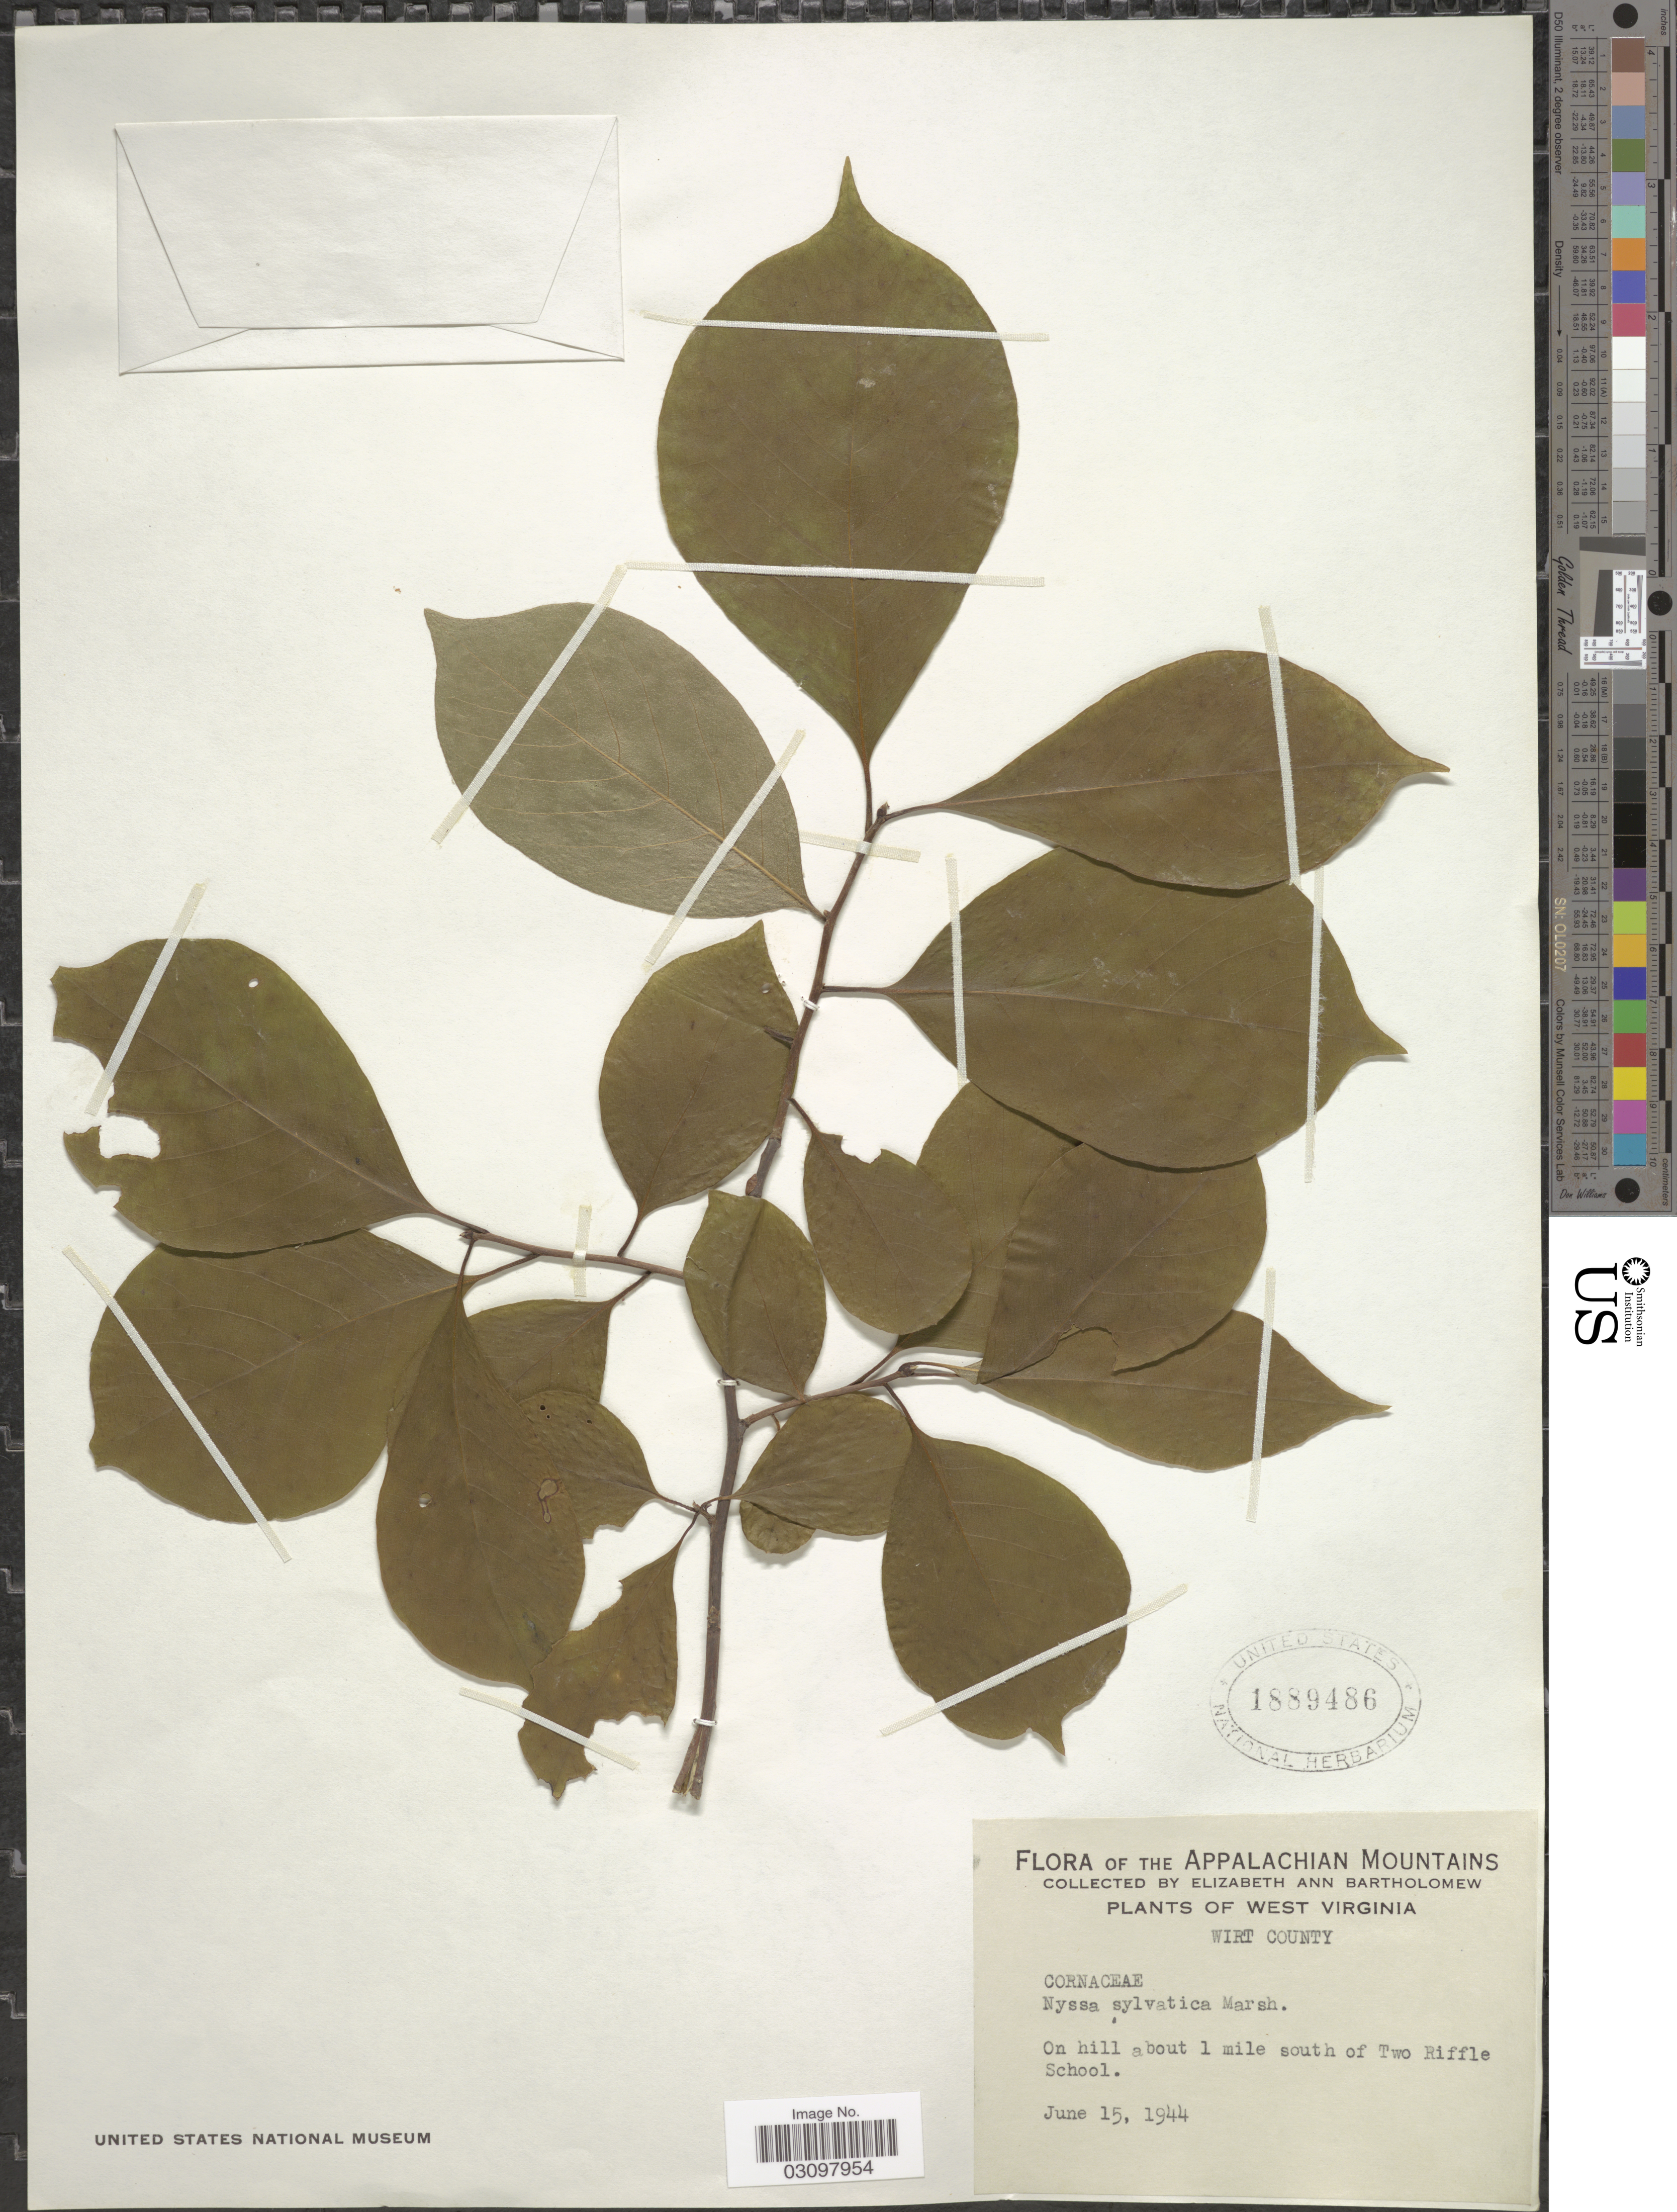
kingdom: Plantae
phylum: Tracheophyta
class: Magnoliopsida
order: Cornales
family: Nyssaceae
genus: Nyssa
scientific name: Nyssa sylvatica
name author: Marshall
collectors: E. Bartholomew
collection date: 1944-06-15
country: United States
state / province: West Virginia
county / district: Wirt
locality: The Appalachian Mountains. Wirt County. On hill about 1 mile south of Two Riffle School.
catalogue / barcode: US 1889486